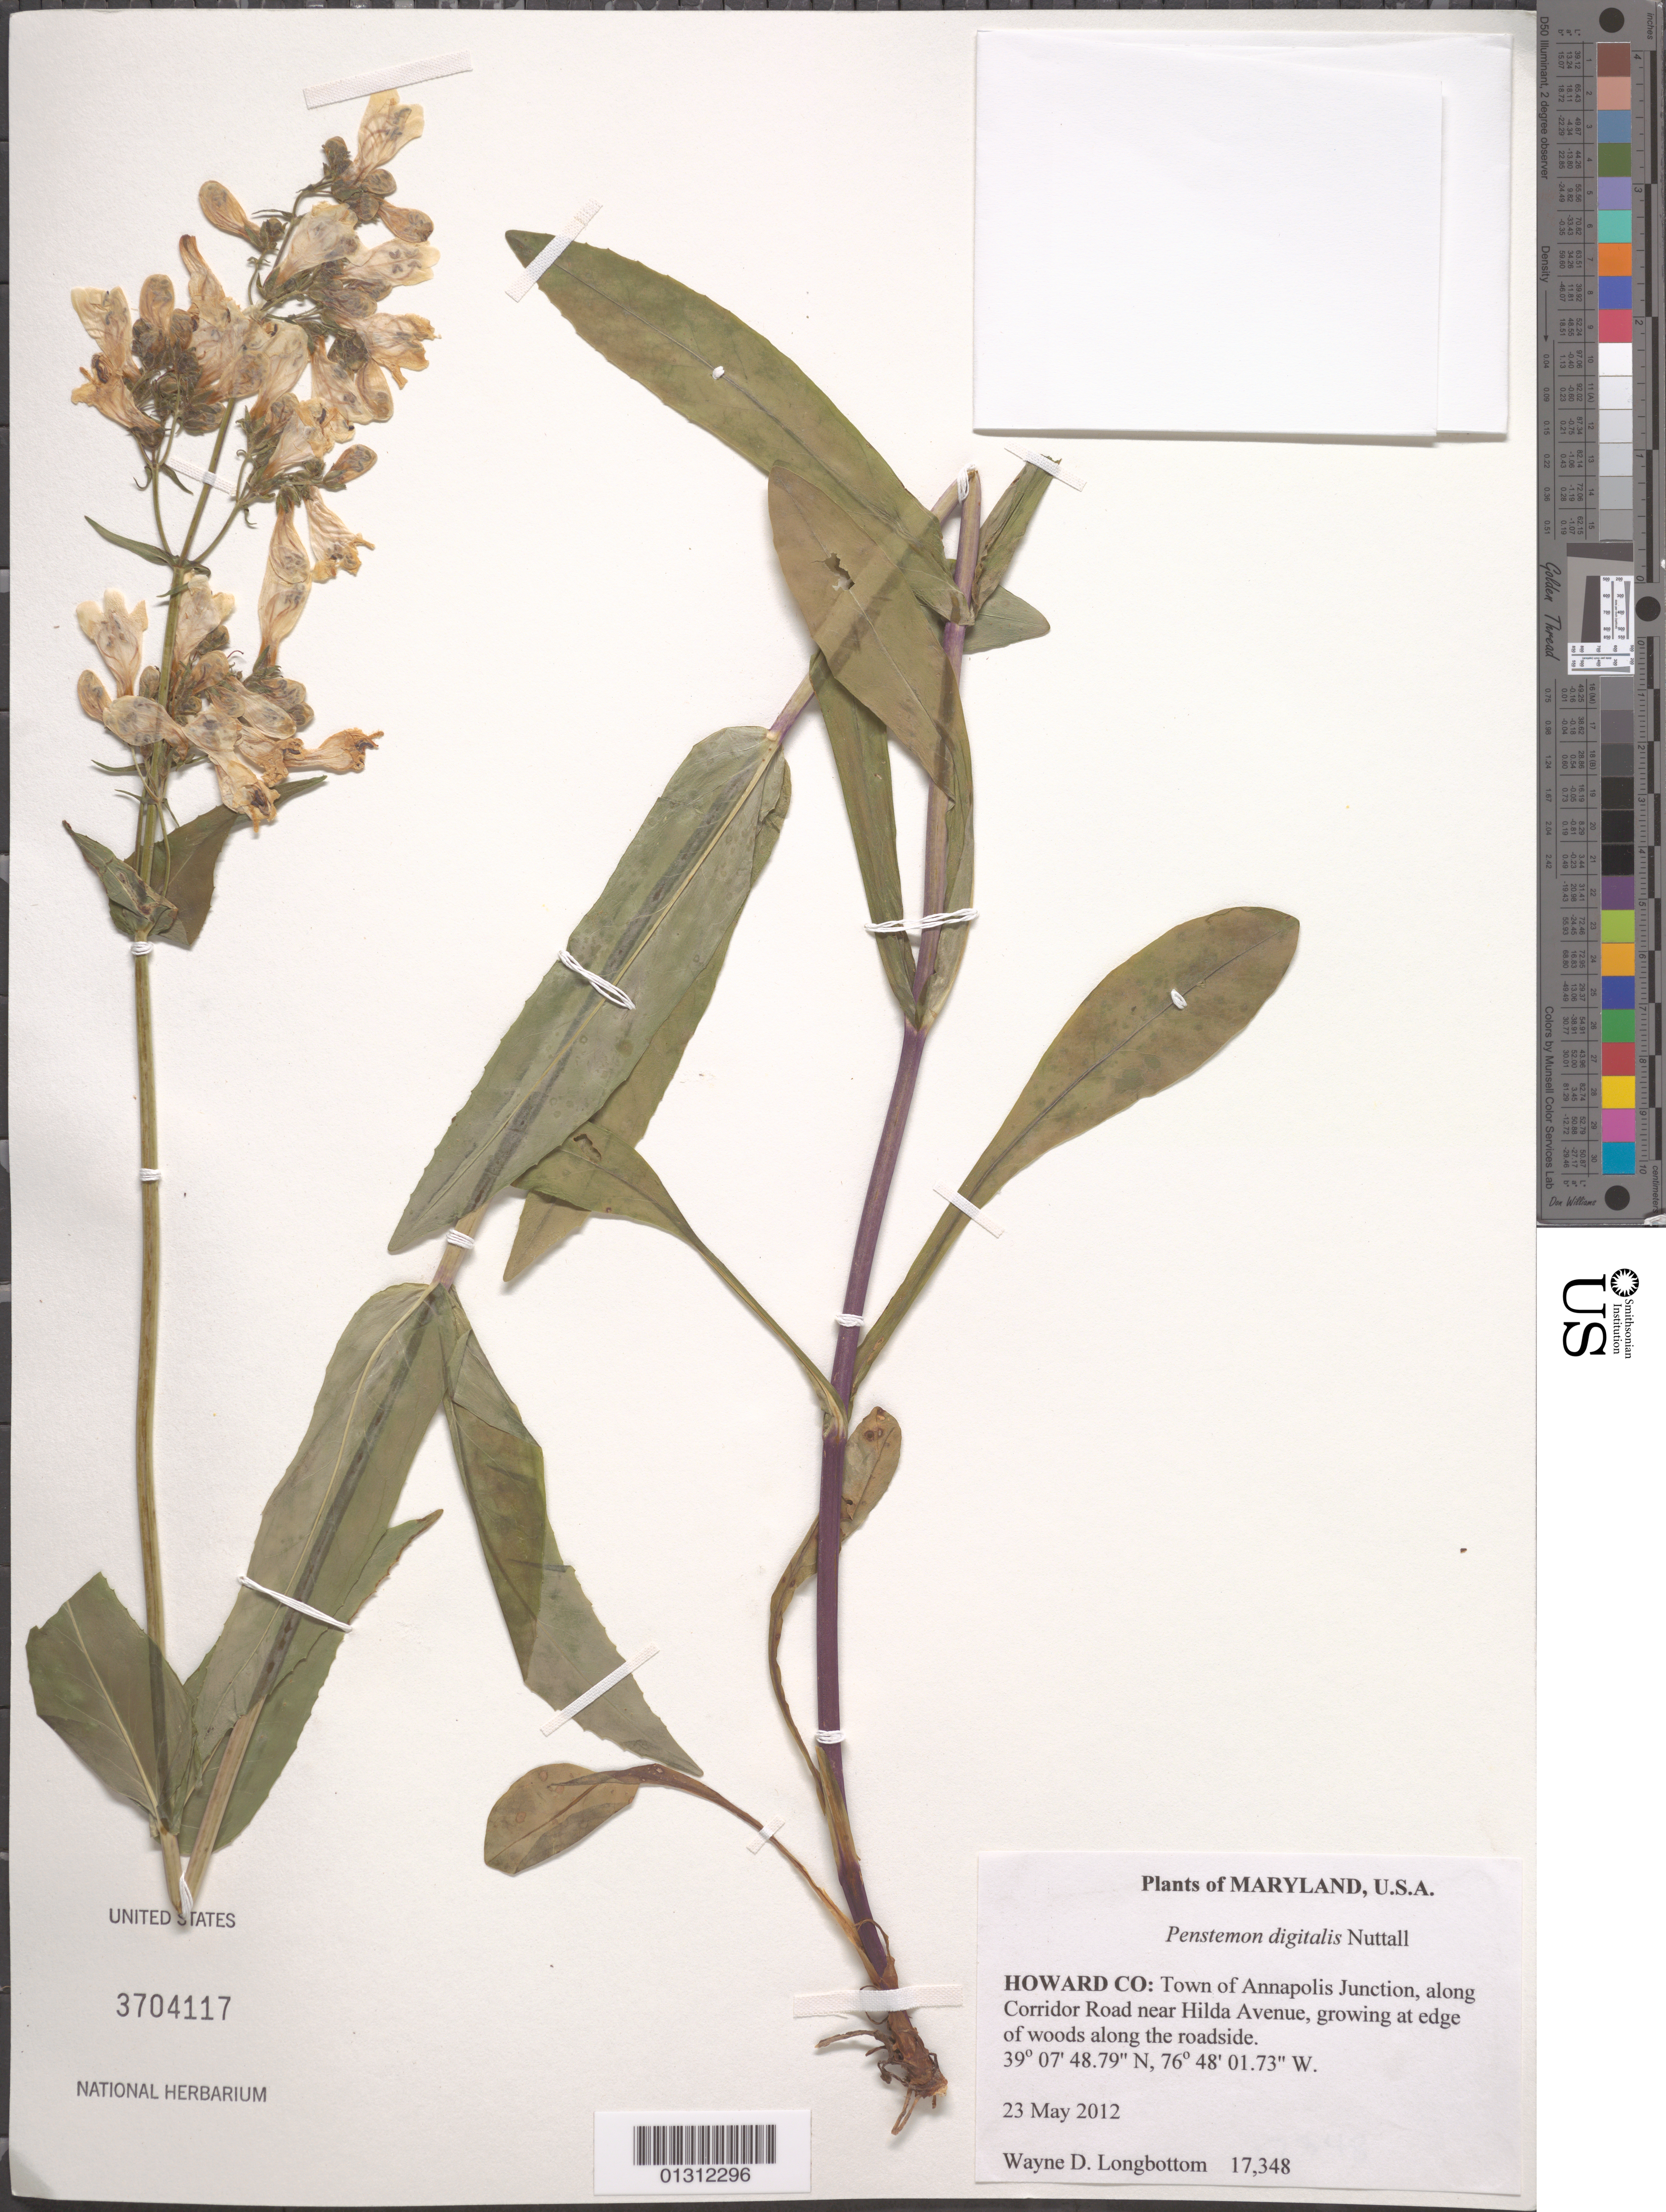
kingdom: Plantae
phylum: Tracheophyta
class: Magnoliopsida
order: Lamiales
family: Plantaginaceae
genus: Penstemon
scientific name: Penstemon digitalis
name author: Nutt. ex Sims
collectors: W. D. Longbottom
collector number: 17348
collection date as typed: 23 May 2012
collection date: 2012-05-23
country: United States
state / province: Maryland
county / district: Howard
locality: Town of Annapolis Junction, along Corridor Road near Hilda Avenue, growing at edge of woods along the roadside.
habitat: Edge of woods along roadside.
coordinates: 39 07 48.79 N, 76 48 01.73 W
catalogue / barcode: US 3704117